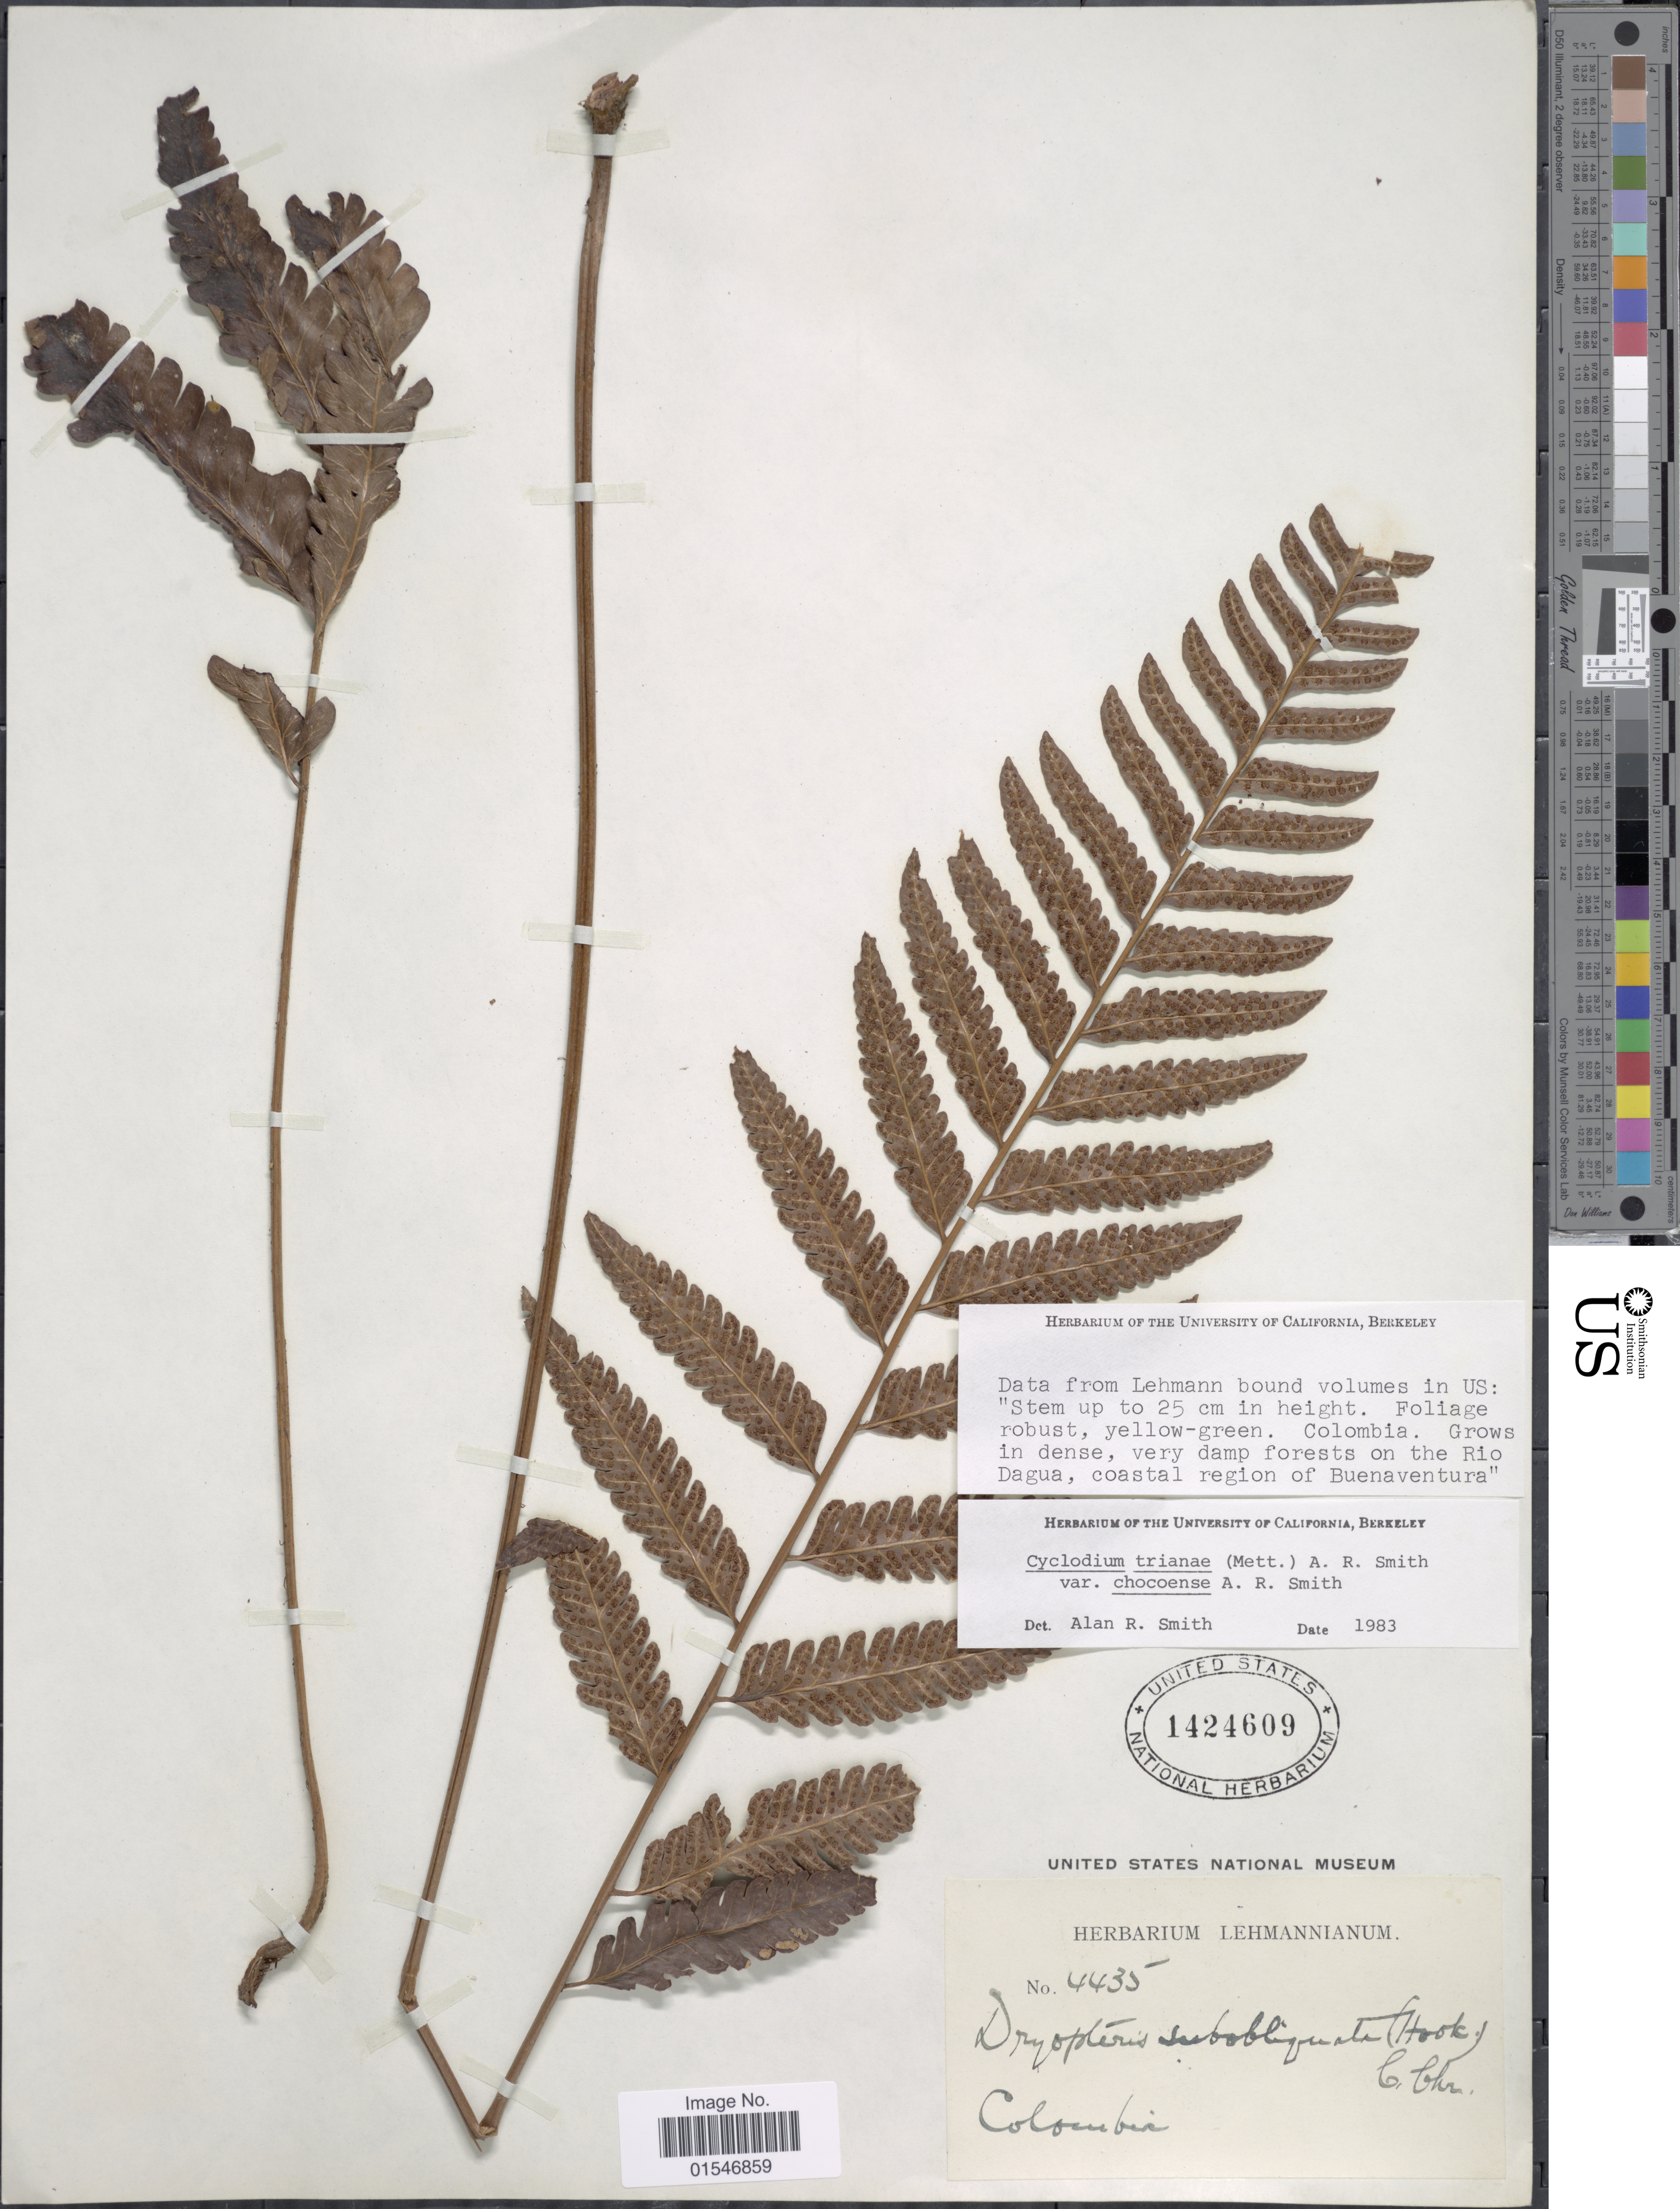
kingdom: Plantae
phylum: Tracheophyta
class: Polypodiopsida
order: Polypodiales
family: Dryopteridaceae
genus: Cyclodium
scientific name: Cyclodium trianae var. chocoense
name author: A.R. Sm.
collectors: ex herb. Lehmannianum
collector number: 4435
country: Colombia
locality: On the Rio Dagua, coastal region Buenaventura.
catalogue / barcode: US 1424609